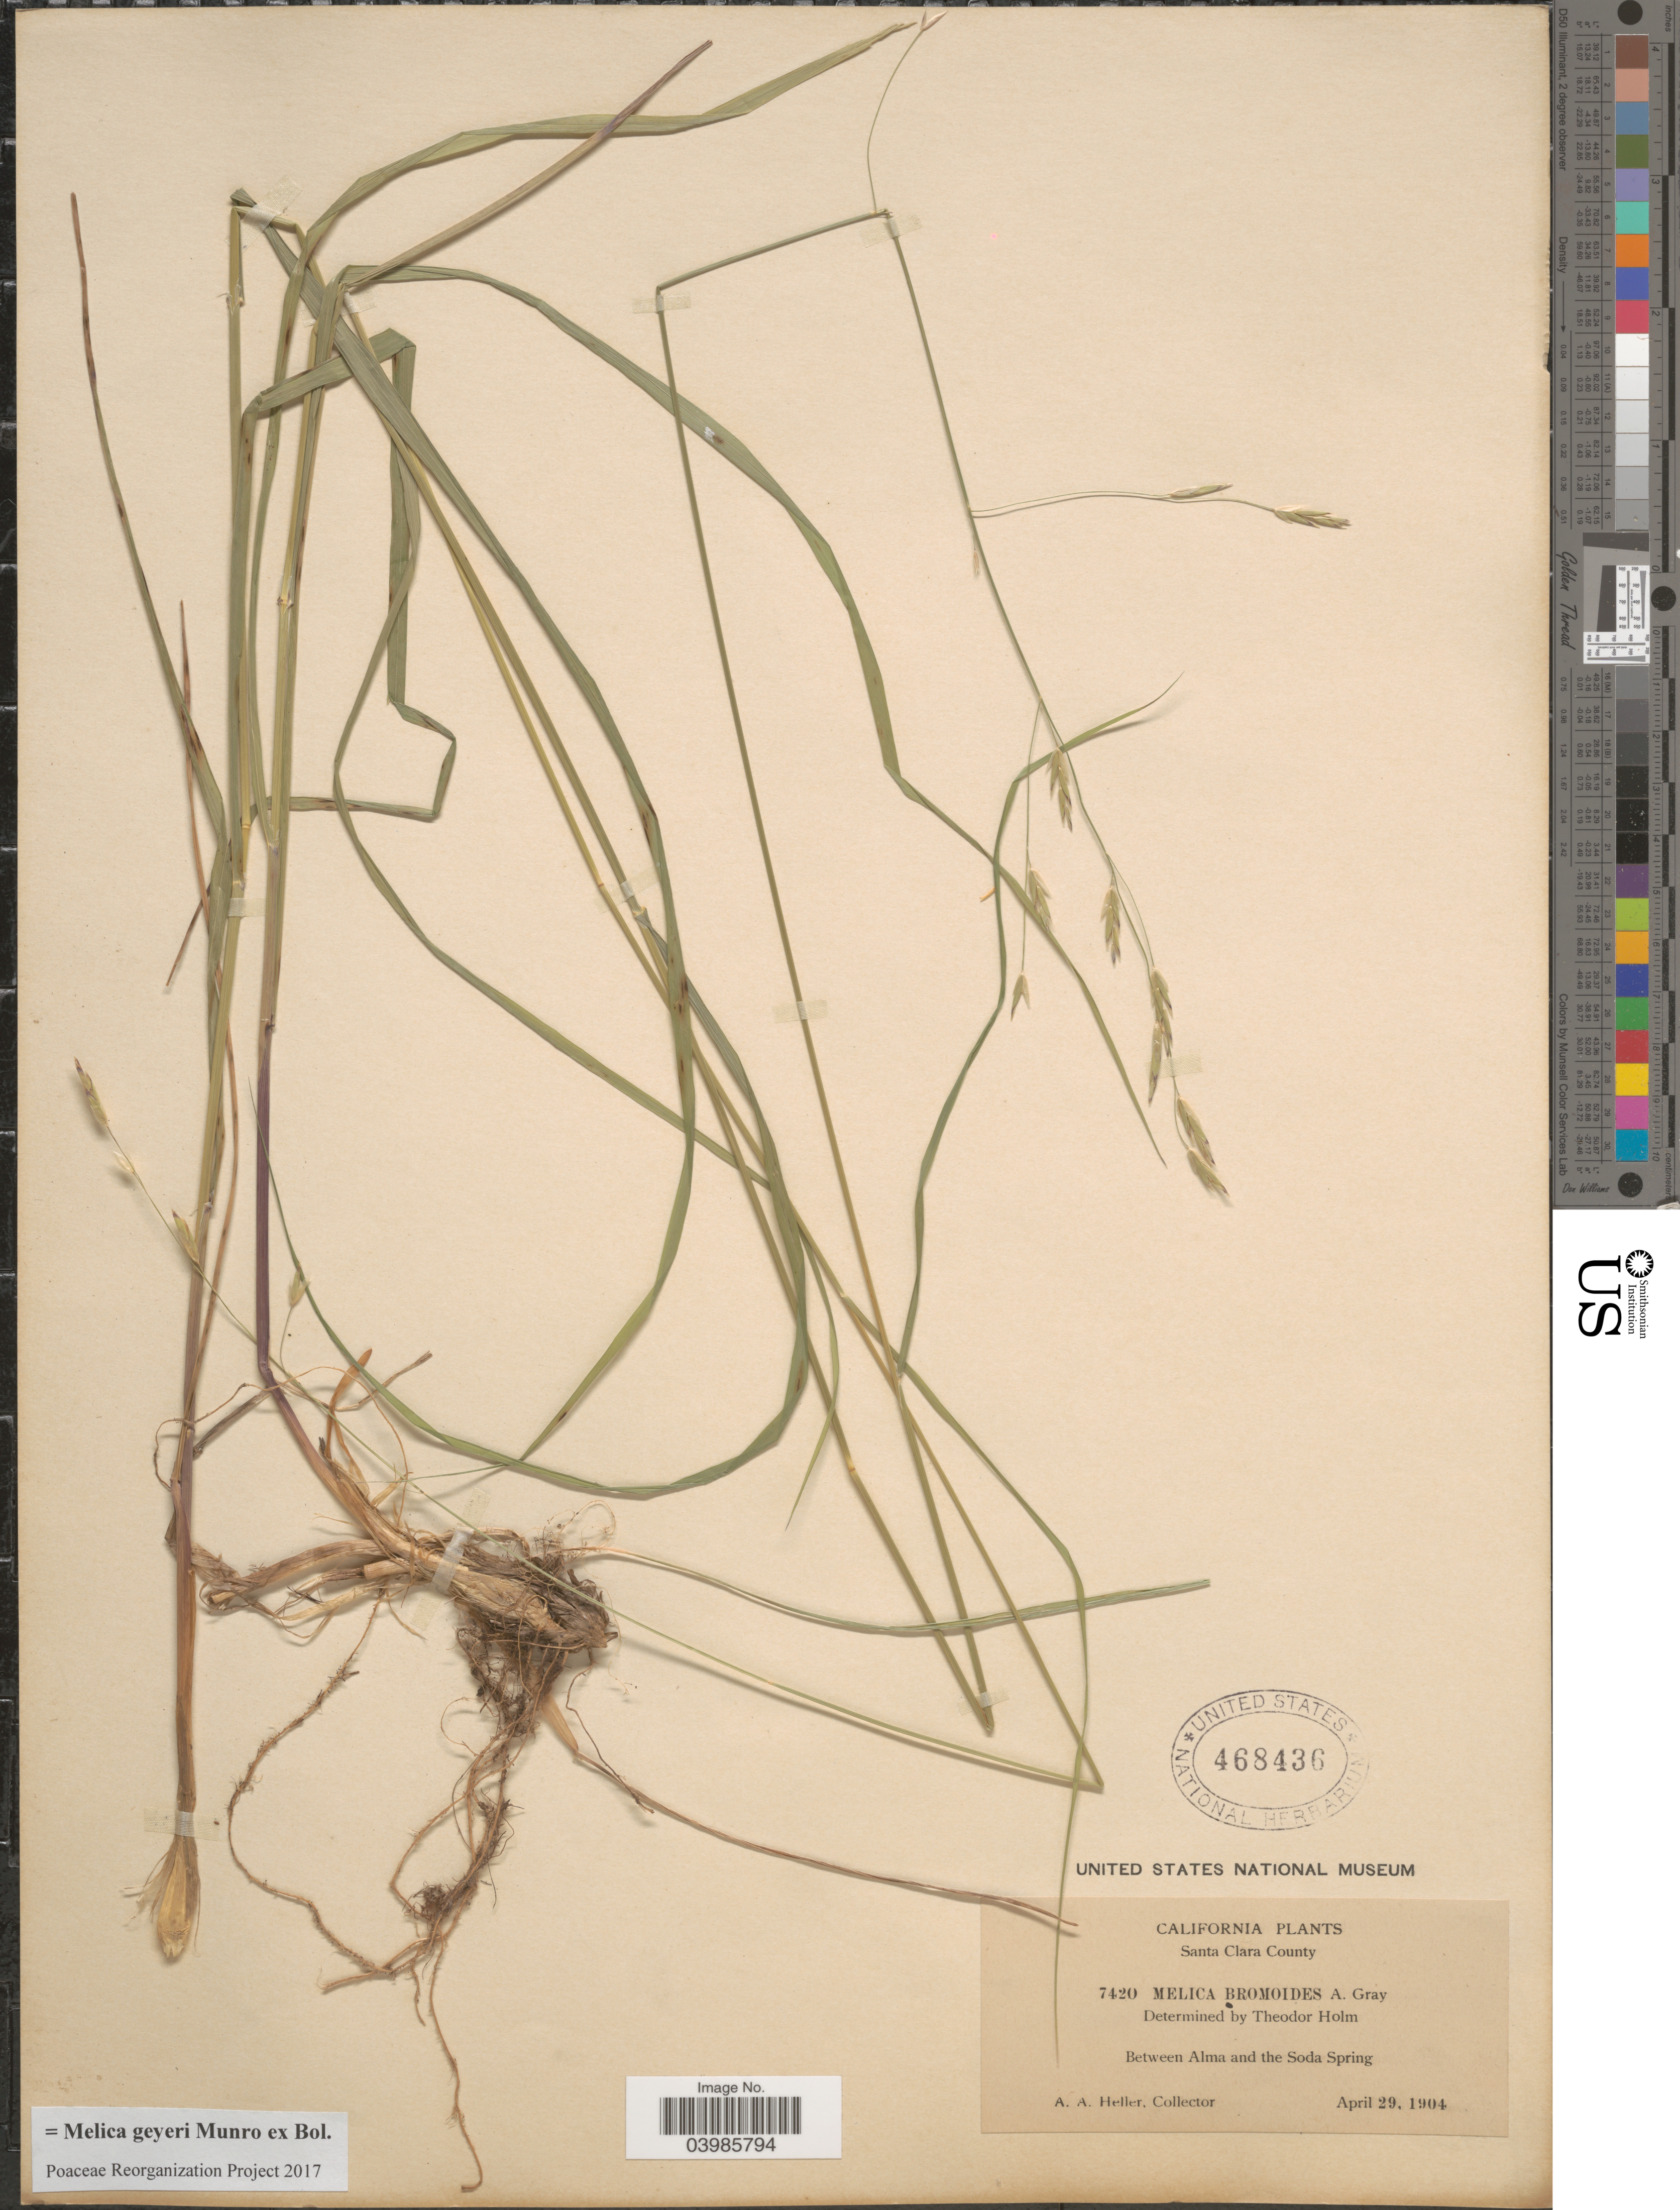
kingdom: Plantae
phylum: Tracheophyta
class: Liliopsida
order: Poales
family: Poaceae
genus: Melica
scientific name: Melica geyeri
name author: Munro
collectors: A. A. Heller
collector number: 7420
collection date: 1904-04-29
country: United States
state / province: California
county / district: Santa Clara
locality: Santa Clara County. Between Alma and the Soda Spring.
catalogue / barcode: US 468436